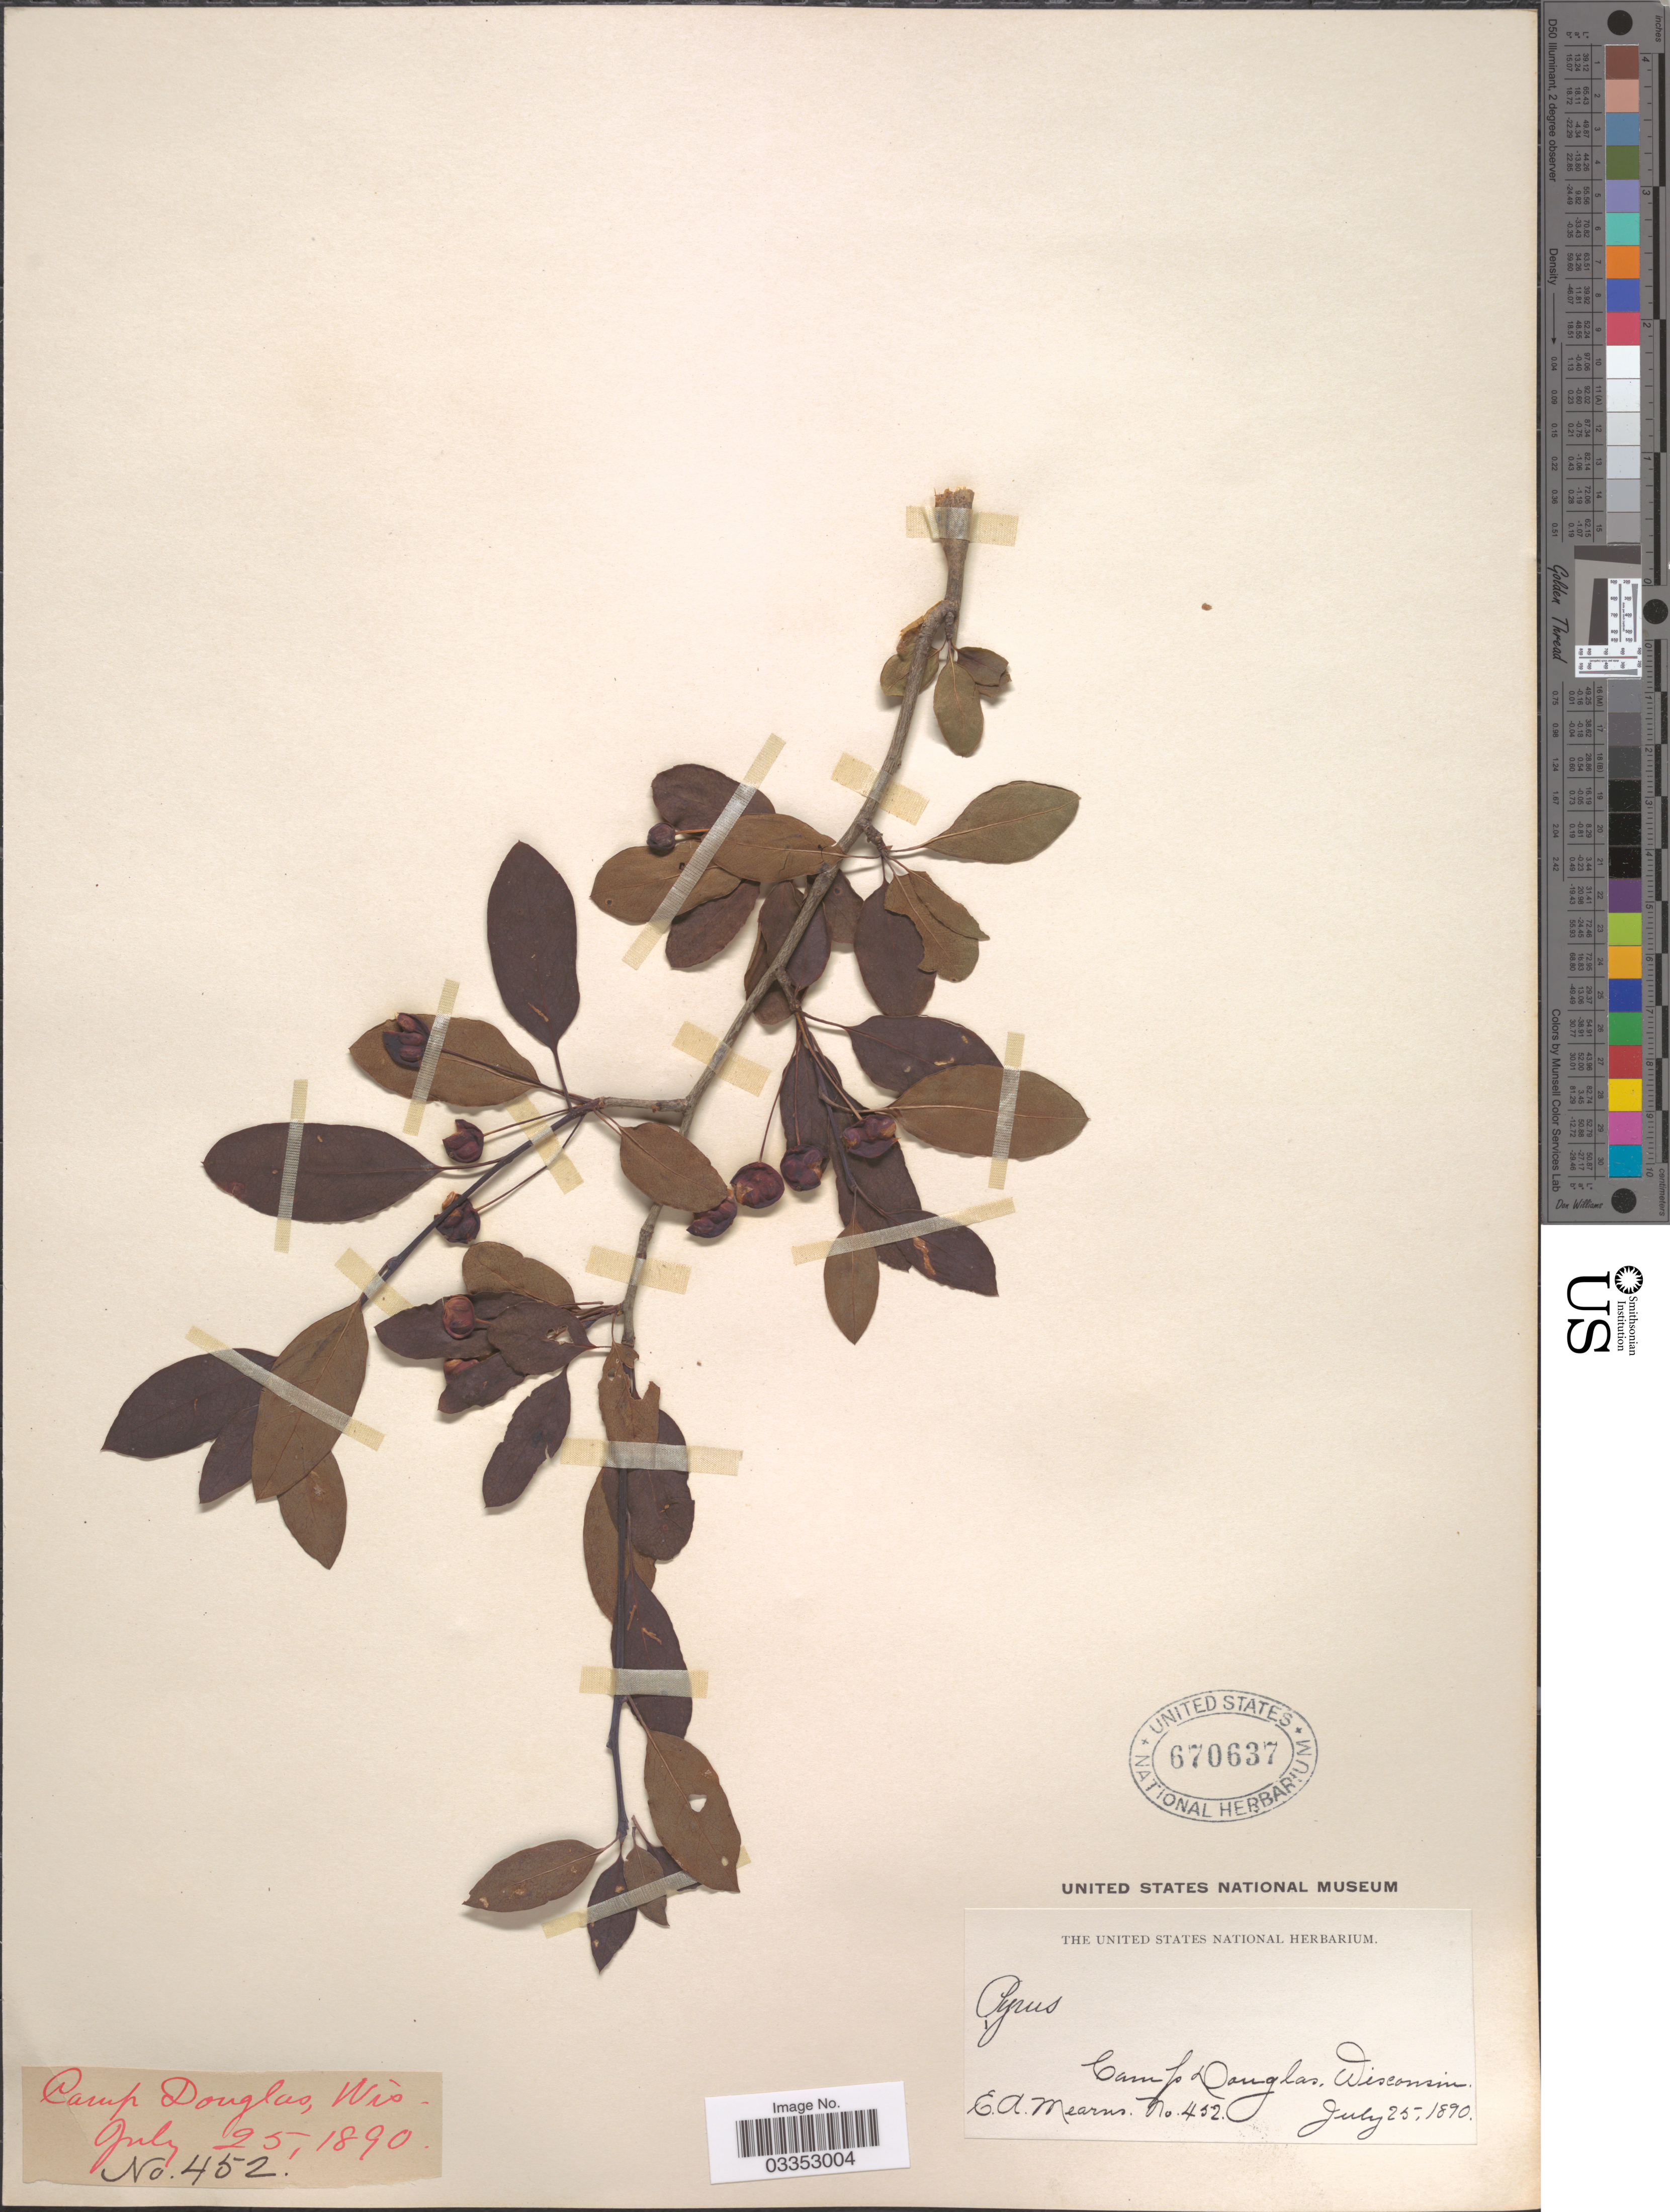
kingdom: Plantae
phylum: Tracheophyta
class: Magnoliopsida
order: Aquifoliales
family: Aquifoliaceae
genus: Nemopanthus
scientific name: Nemopanthus mucronatus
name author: (L.) Trel.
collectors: E. A. Mearns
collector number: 452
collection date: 1890-07-25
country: United States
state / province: Wisconsin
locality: Camp Douglas.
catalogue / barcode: US 670637